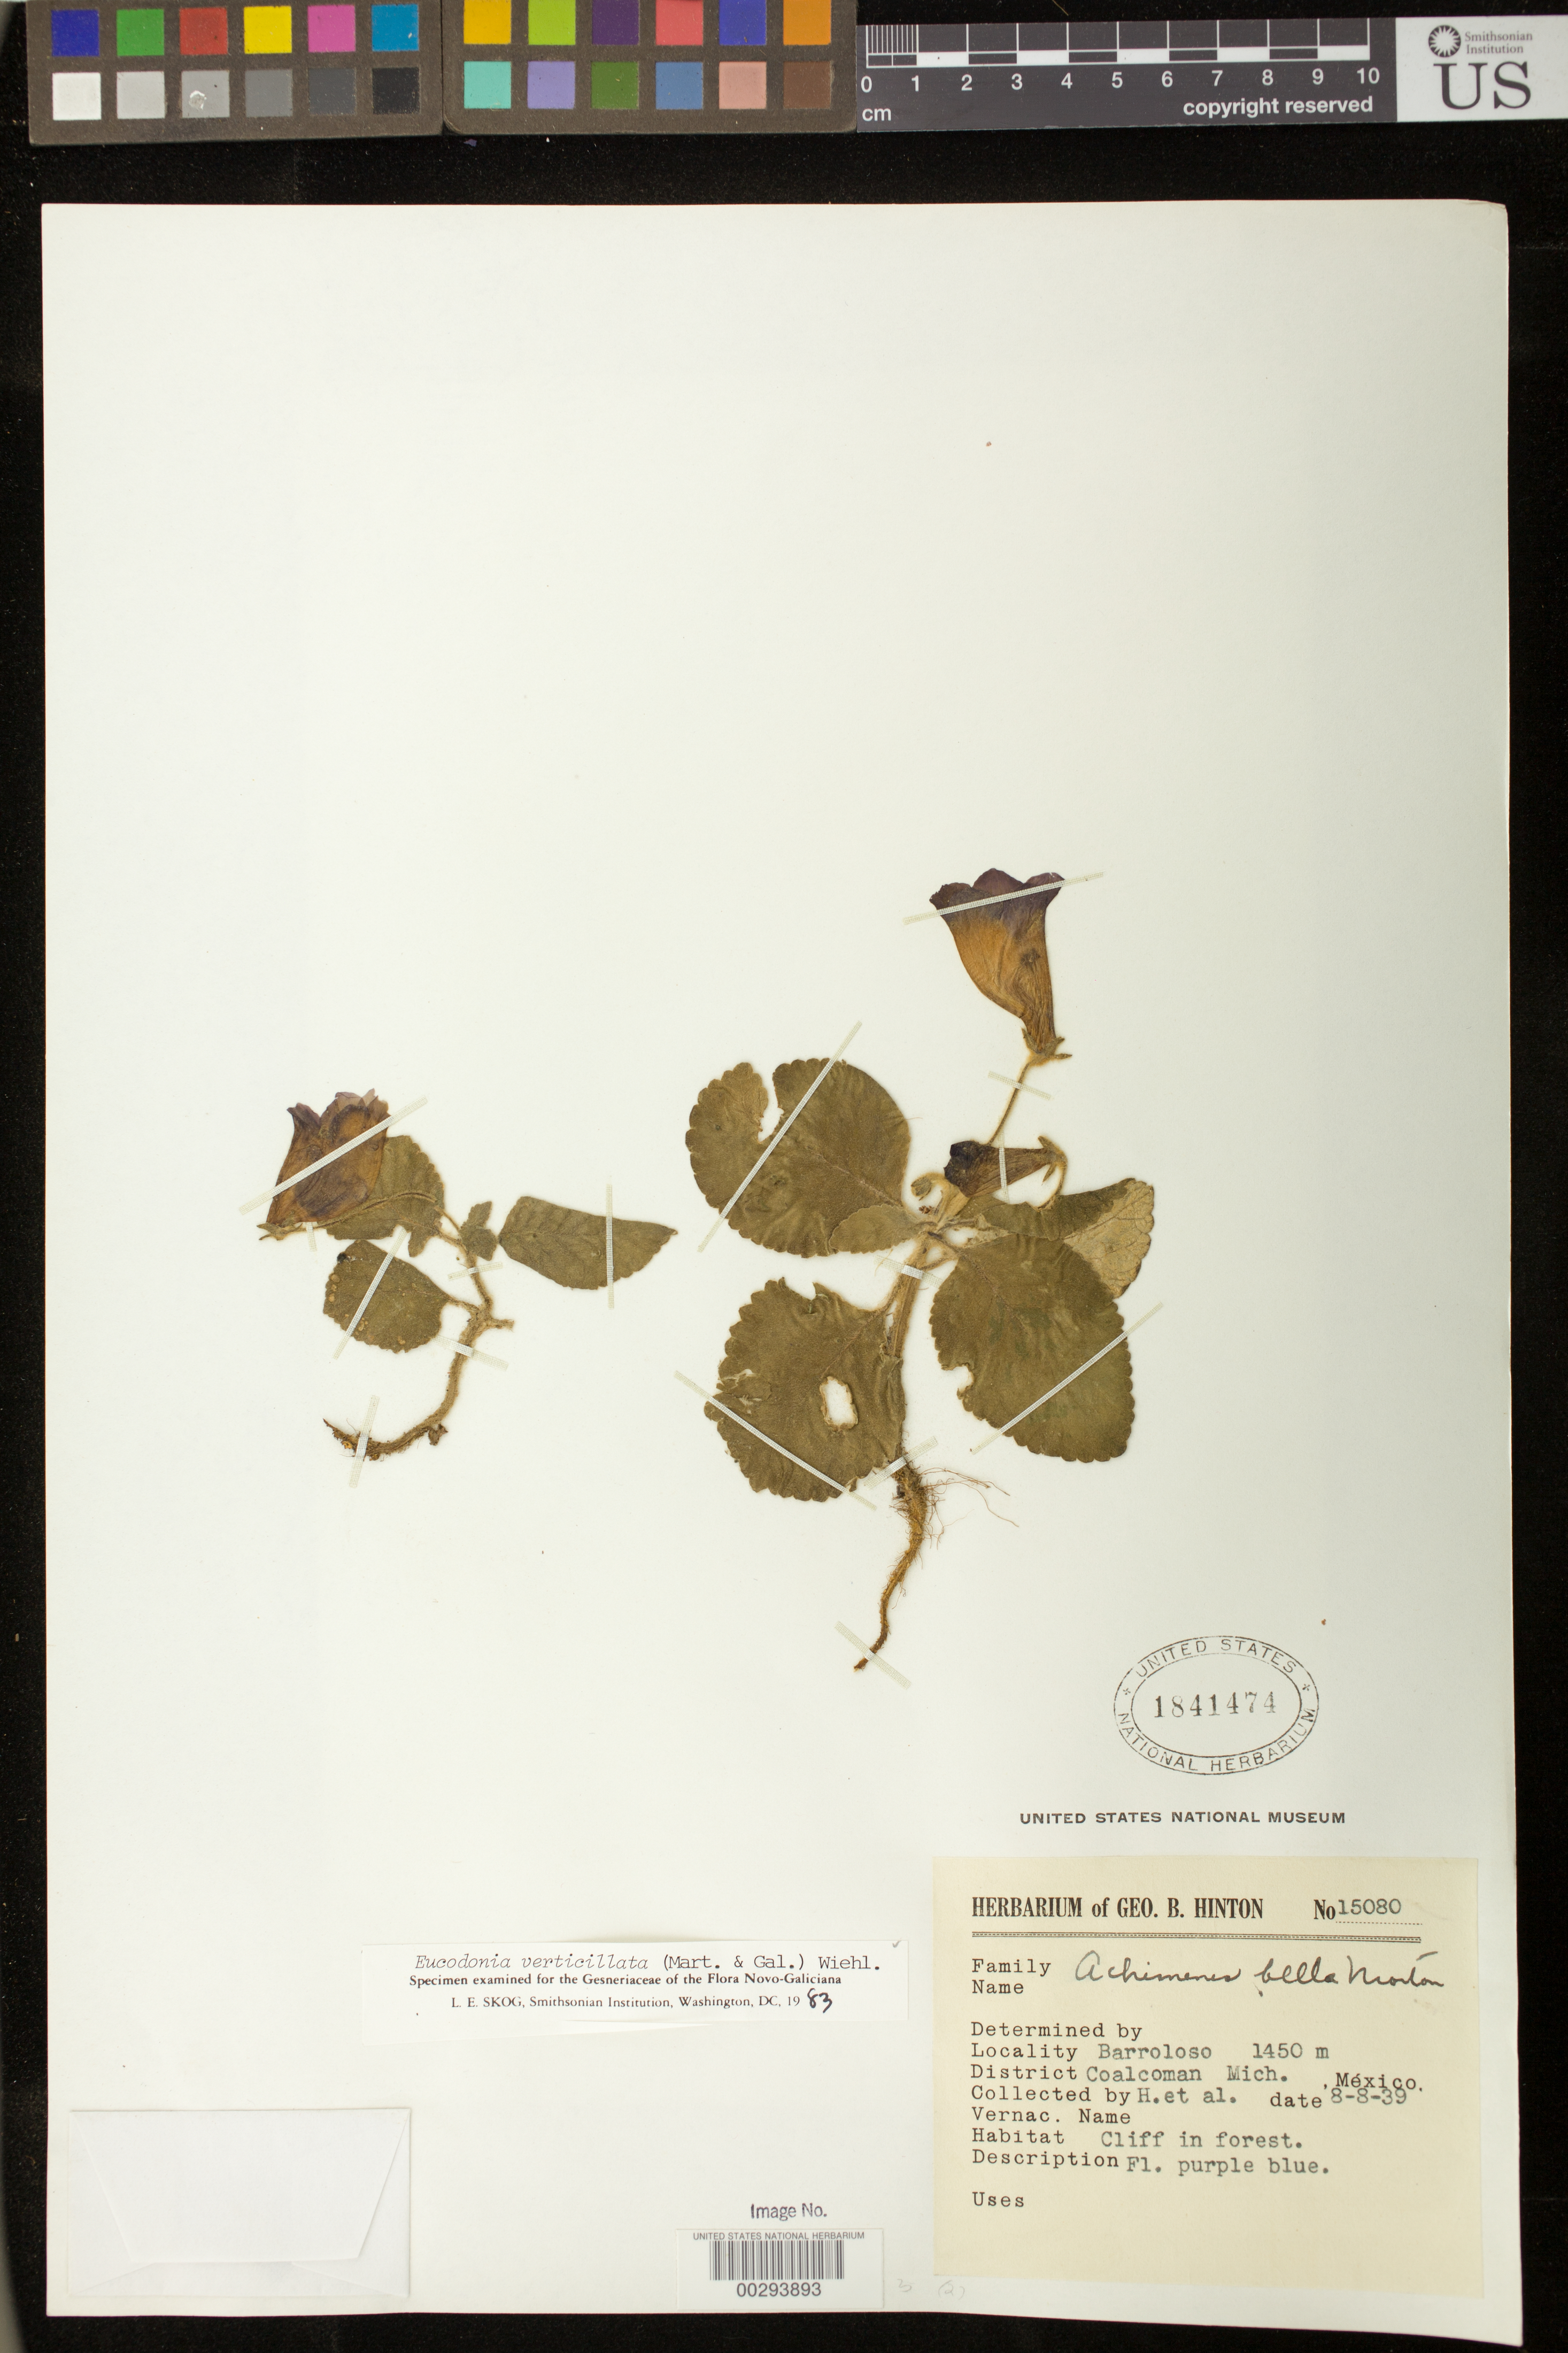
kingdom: Plantae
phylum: Tracheophyta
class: Magnoliopsida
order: Lamiales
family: Gesneriaceae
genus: Eucodonia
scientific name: Eucodonia verticillata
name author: (M. Martens & Galeotti) Wiehler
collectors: G. B. Hinton & et al.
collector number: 15080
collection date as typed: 08 Aug 1939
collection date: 1939-08-08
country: Mexico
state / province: Michoacan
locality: Coalcoman Dist., Barroloso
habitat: Cliff in forest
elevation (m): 1450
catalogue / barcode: US 1841474